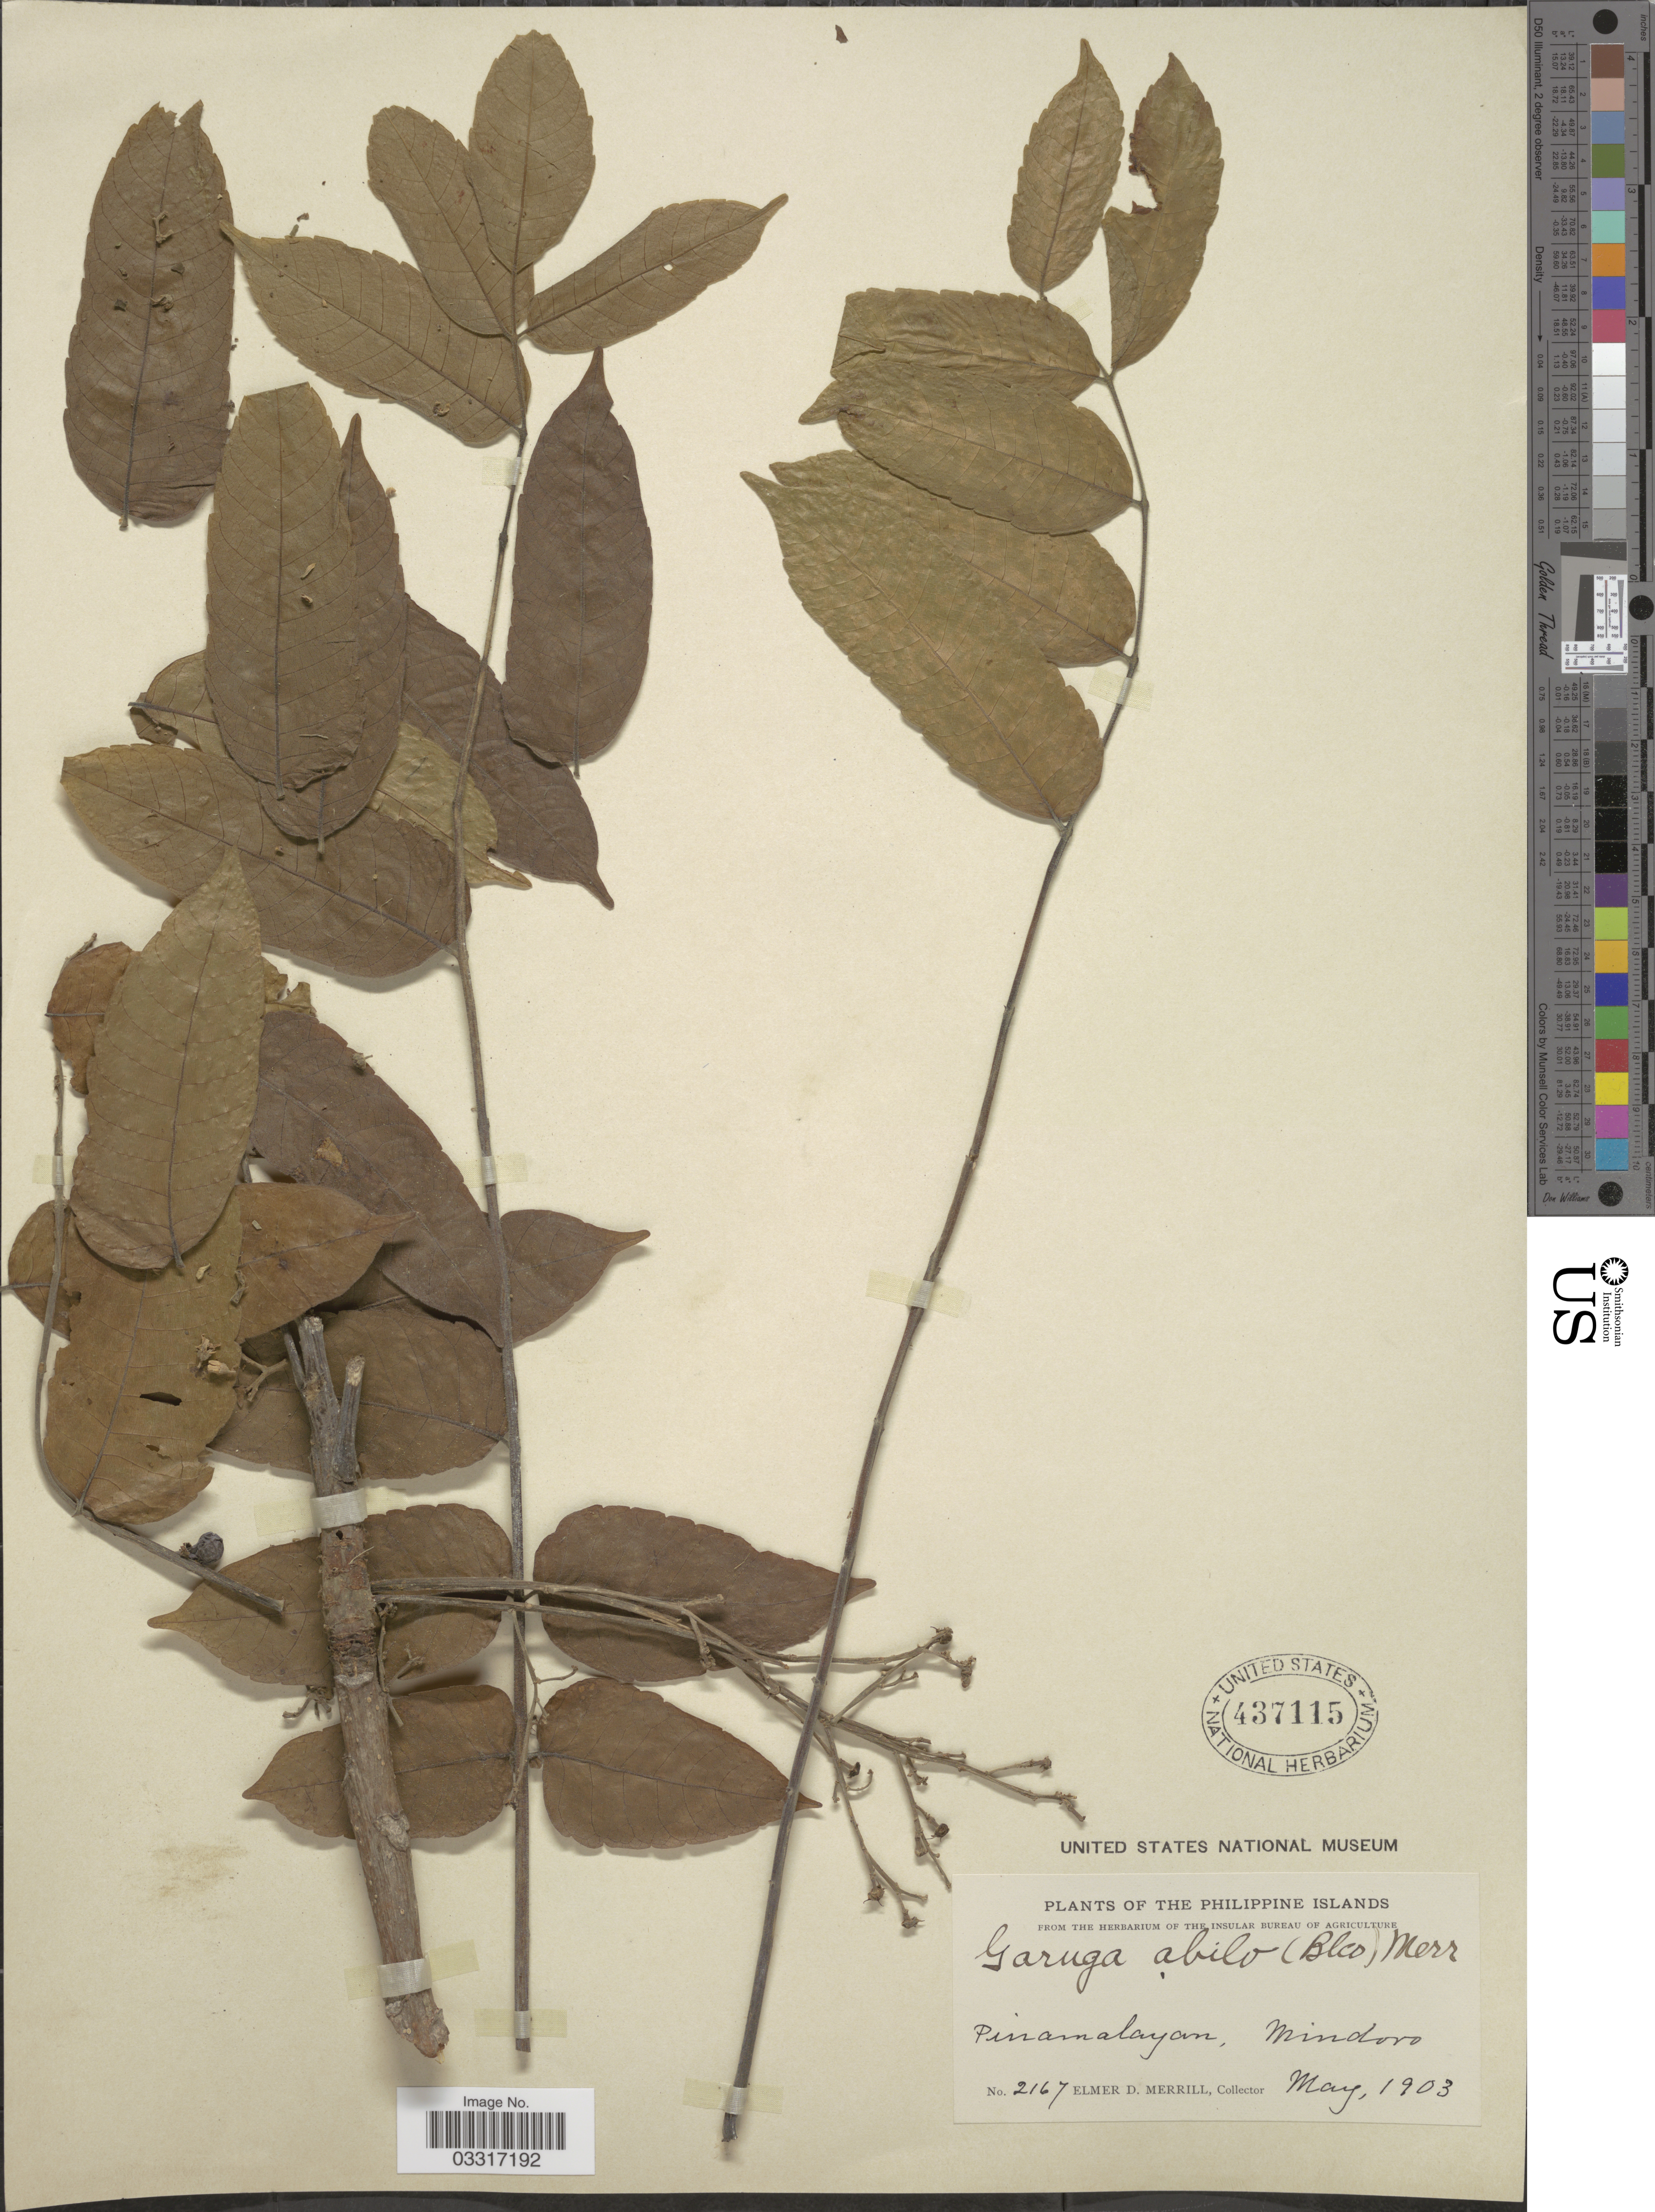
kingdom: Plantae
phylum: Tracheophyta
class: Magnoliopsida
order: Sapindales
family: Burseraceae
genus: Garuga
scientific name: Garuga floribunda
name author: Decne.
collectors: E. D. Merrill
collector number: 2167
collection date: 1903-05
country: Philippines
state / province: Mimaropa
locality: The Philippine Islands. Pinamalayan, Mindoro.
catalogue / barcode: US 437115